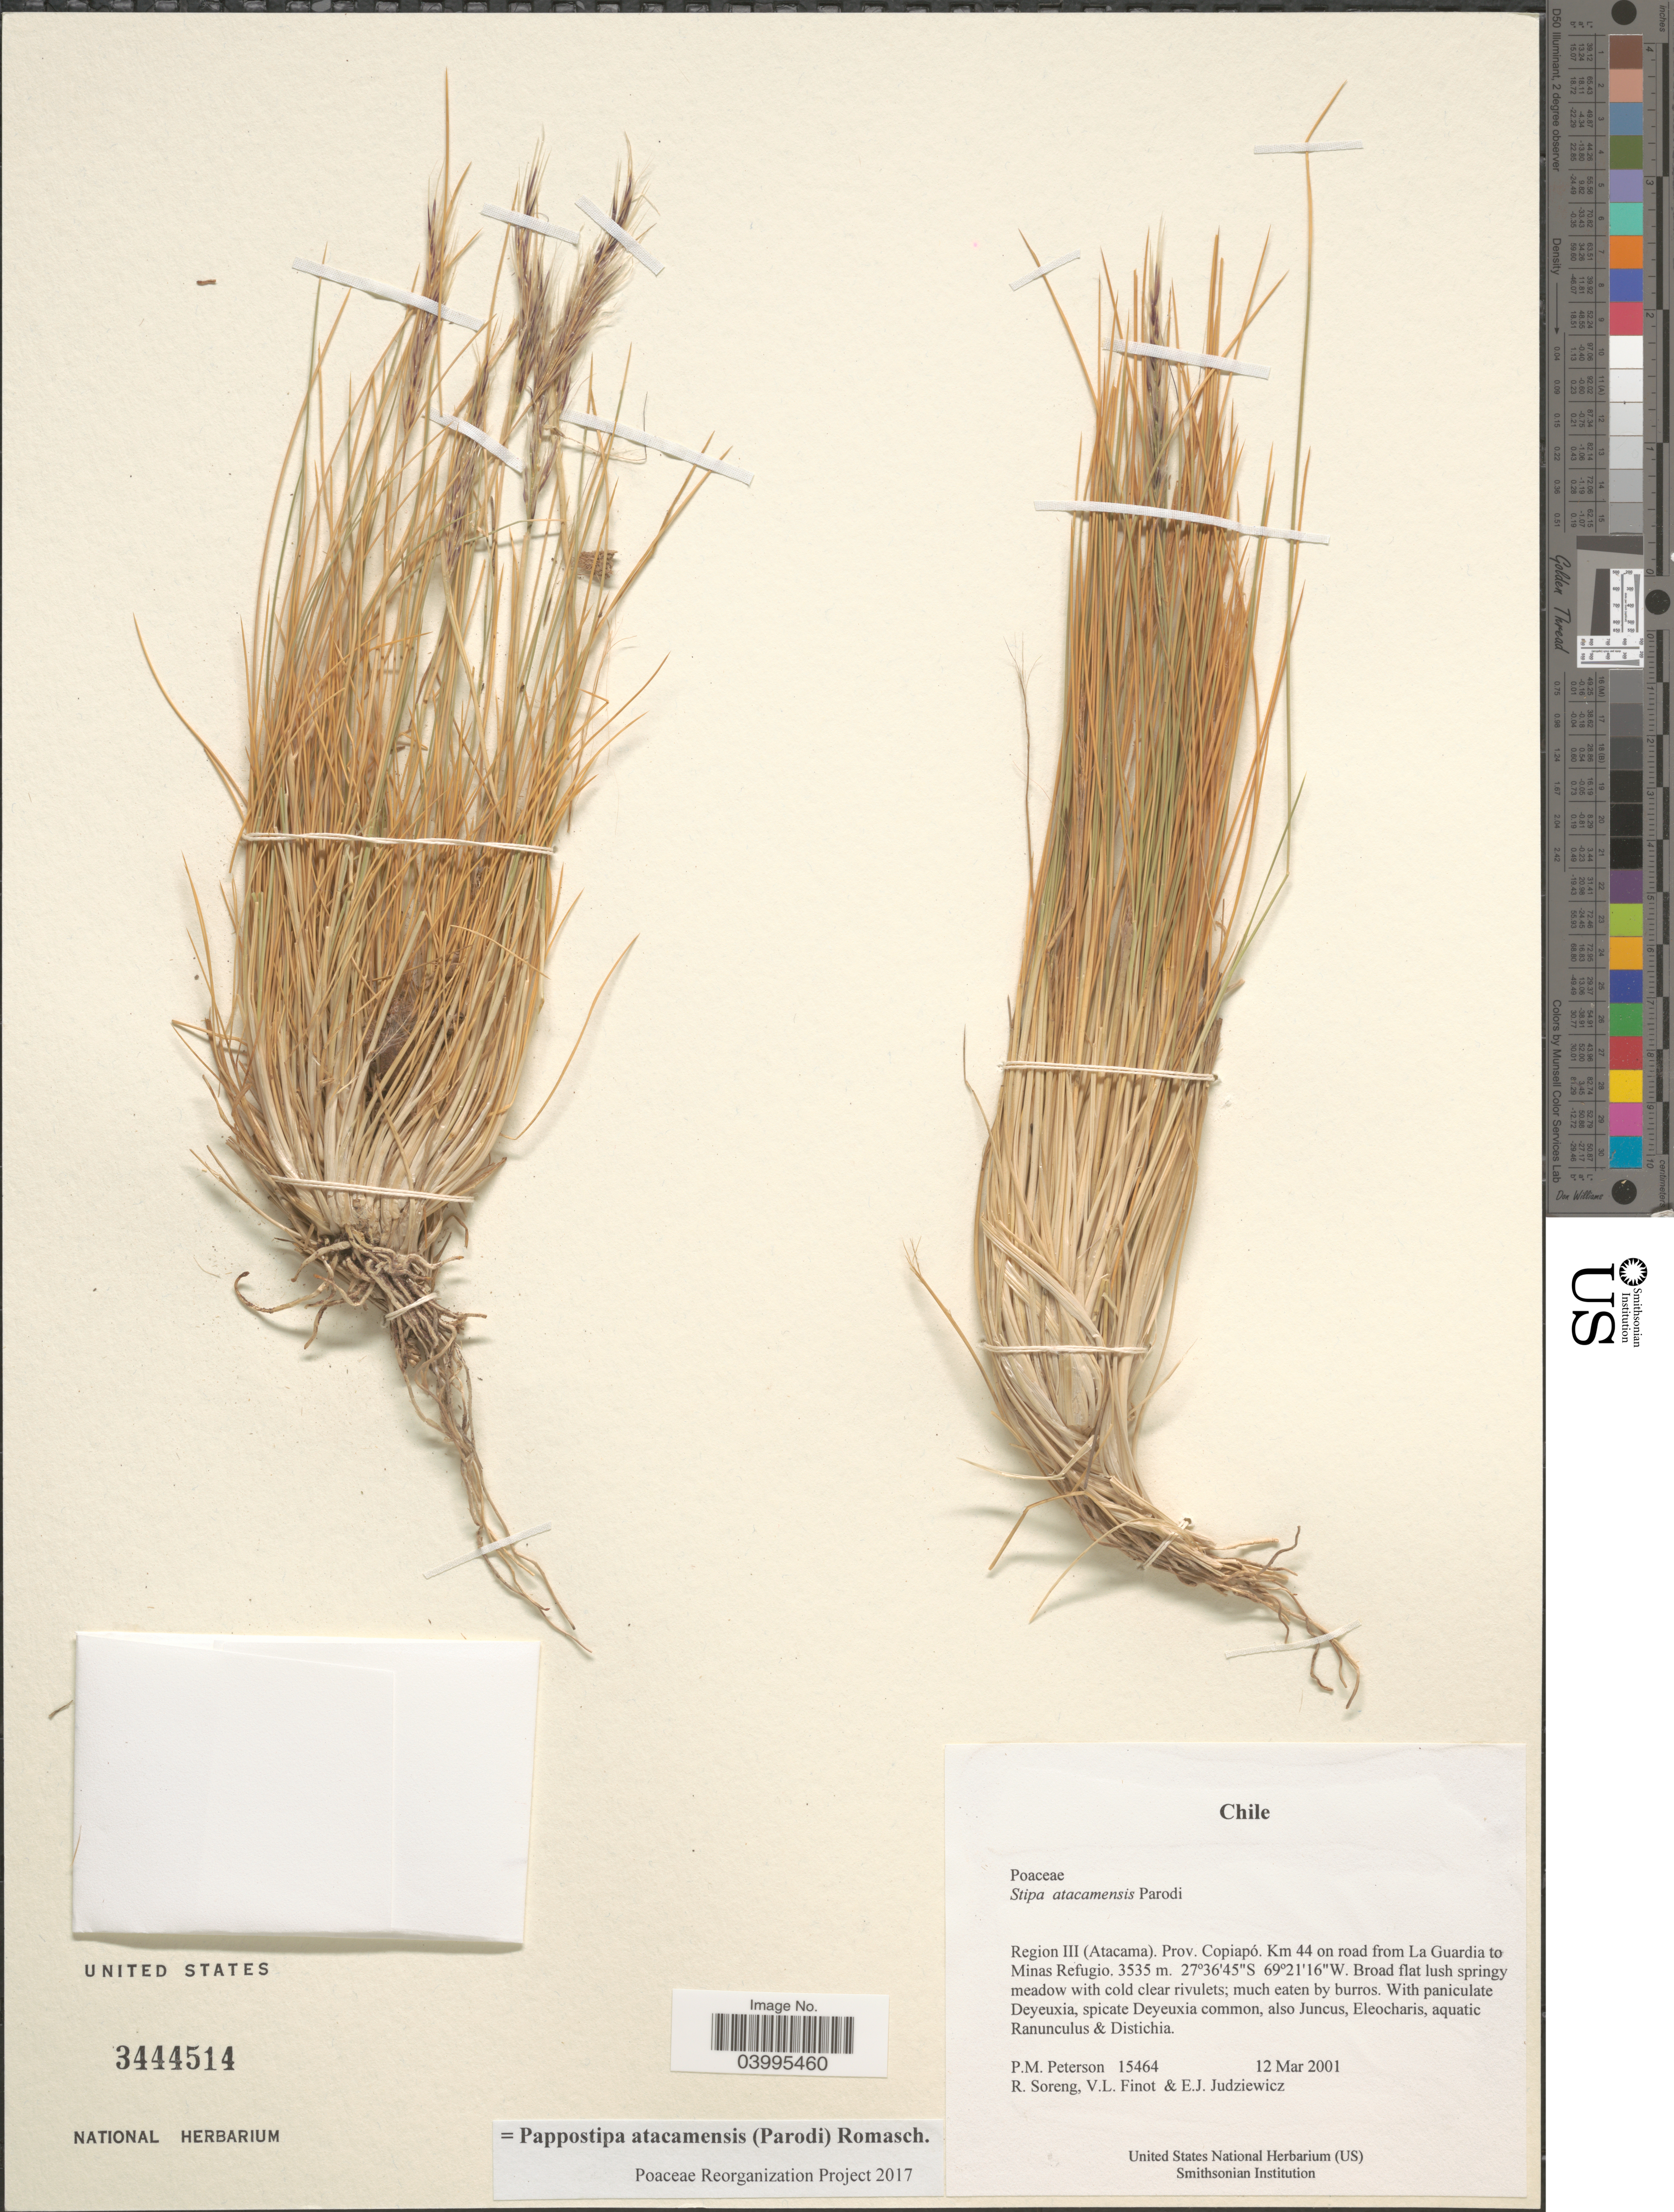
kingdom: Plantae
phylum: Tracheophyta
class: Liliopsida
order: Poales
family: Poaceae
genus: Pappostipa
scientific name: Pappostipa atacamensis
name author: (Parodi) Romasch.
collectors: P. M. Peterson, R. J. Soreng, V. Finot & E. J. Judziewicz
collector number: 15464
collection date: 2001-03-12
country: Chile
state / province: Atacama (III)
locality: Region III (Atacama). Prov. Copiapó. Km 44 on road from La Guardia to Minas Refugio.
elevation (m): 3535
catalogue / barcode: US 3444514